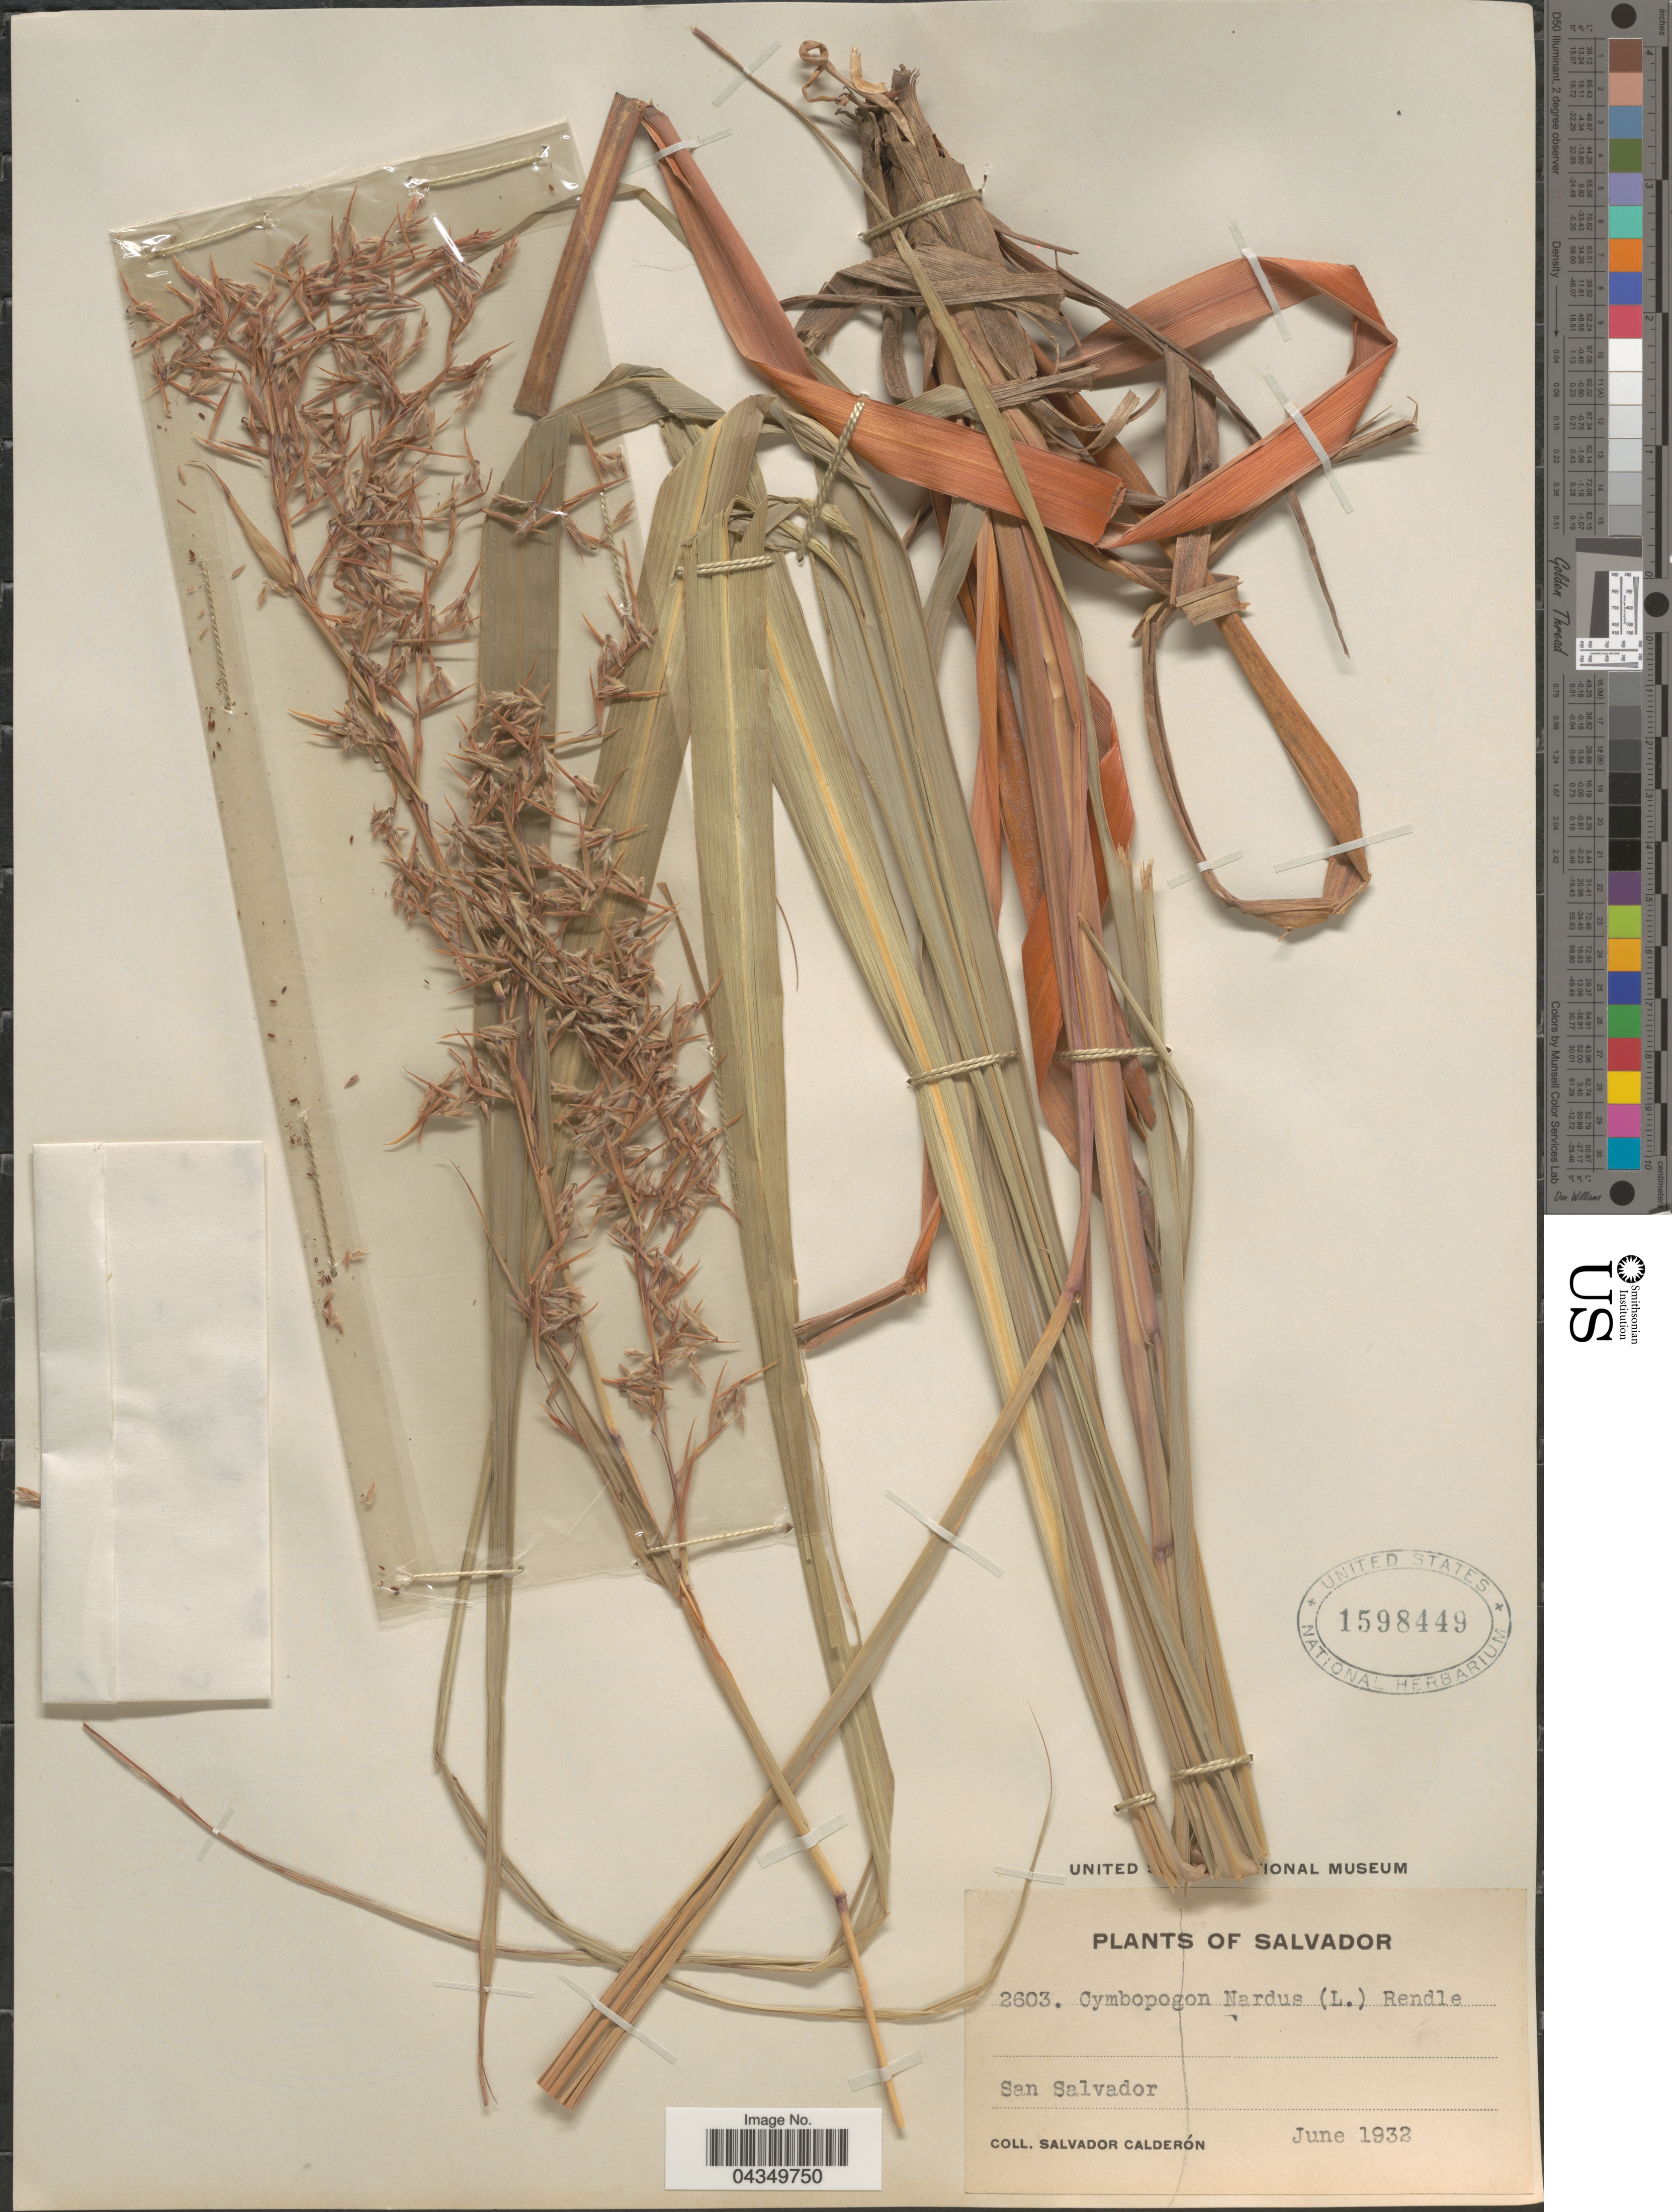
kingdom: Plantae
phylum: Tracheophyta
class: Liliopsida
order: Poales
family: Poaceae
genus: Cymbopogon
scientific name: Cymbopogon citratus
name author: (DC.) Stapf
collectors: S. Calderón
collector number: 2603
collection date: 1932-06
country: El Salvador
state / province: San Salvador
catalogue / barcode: US 1598449